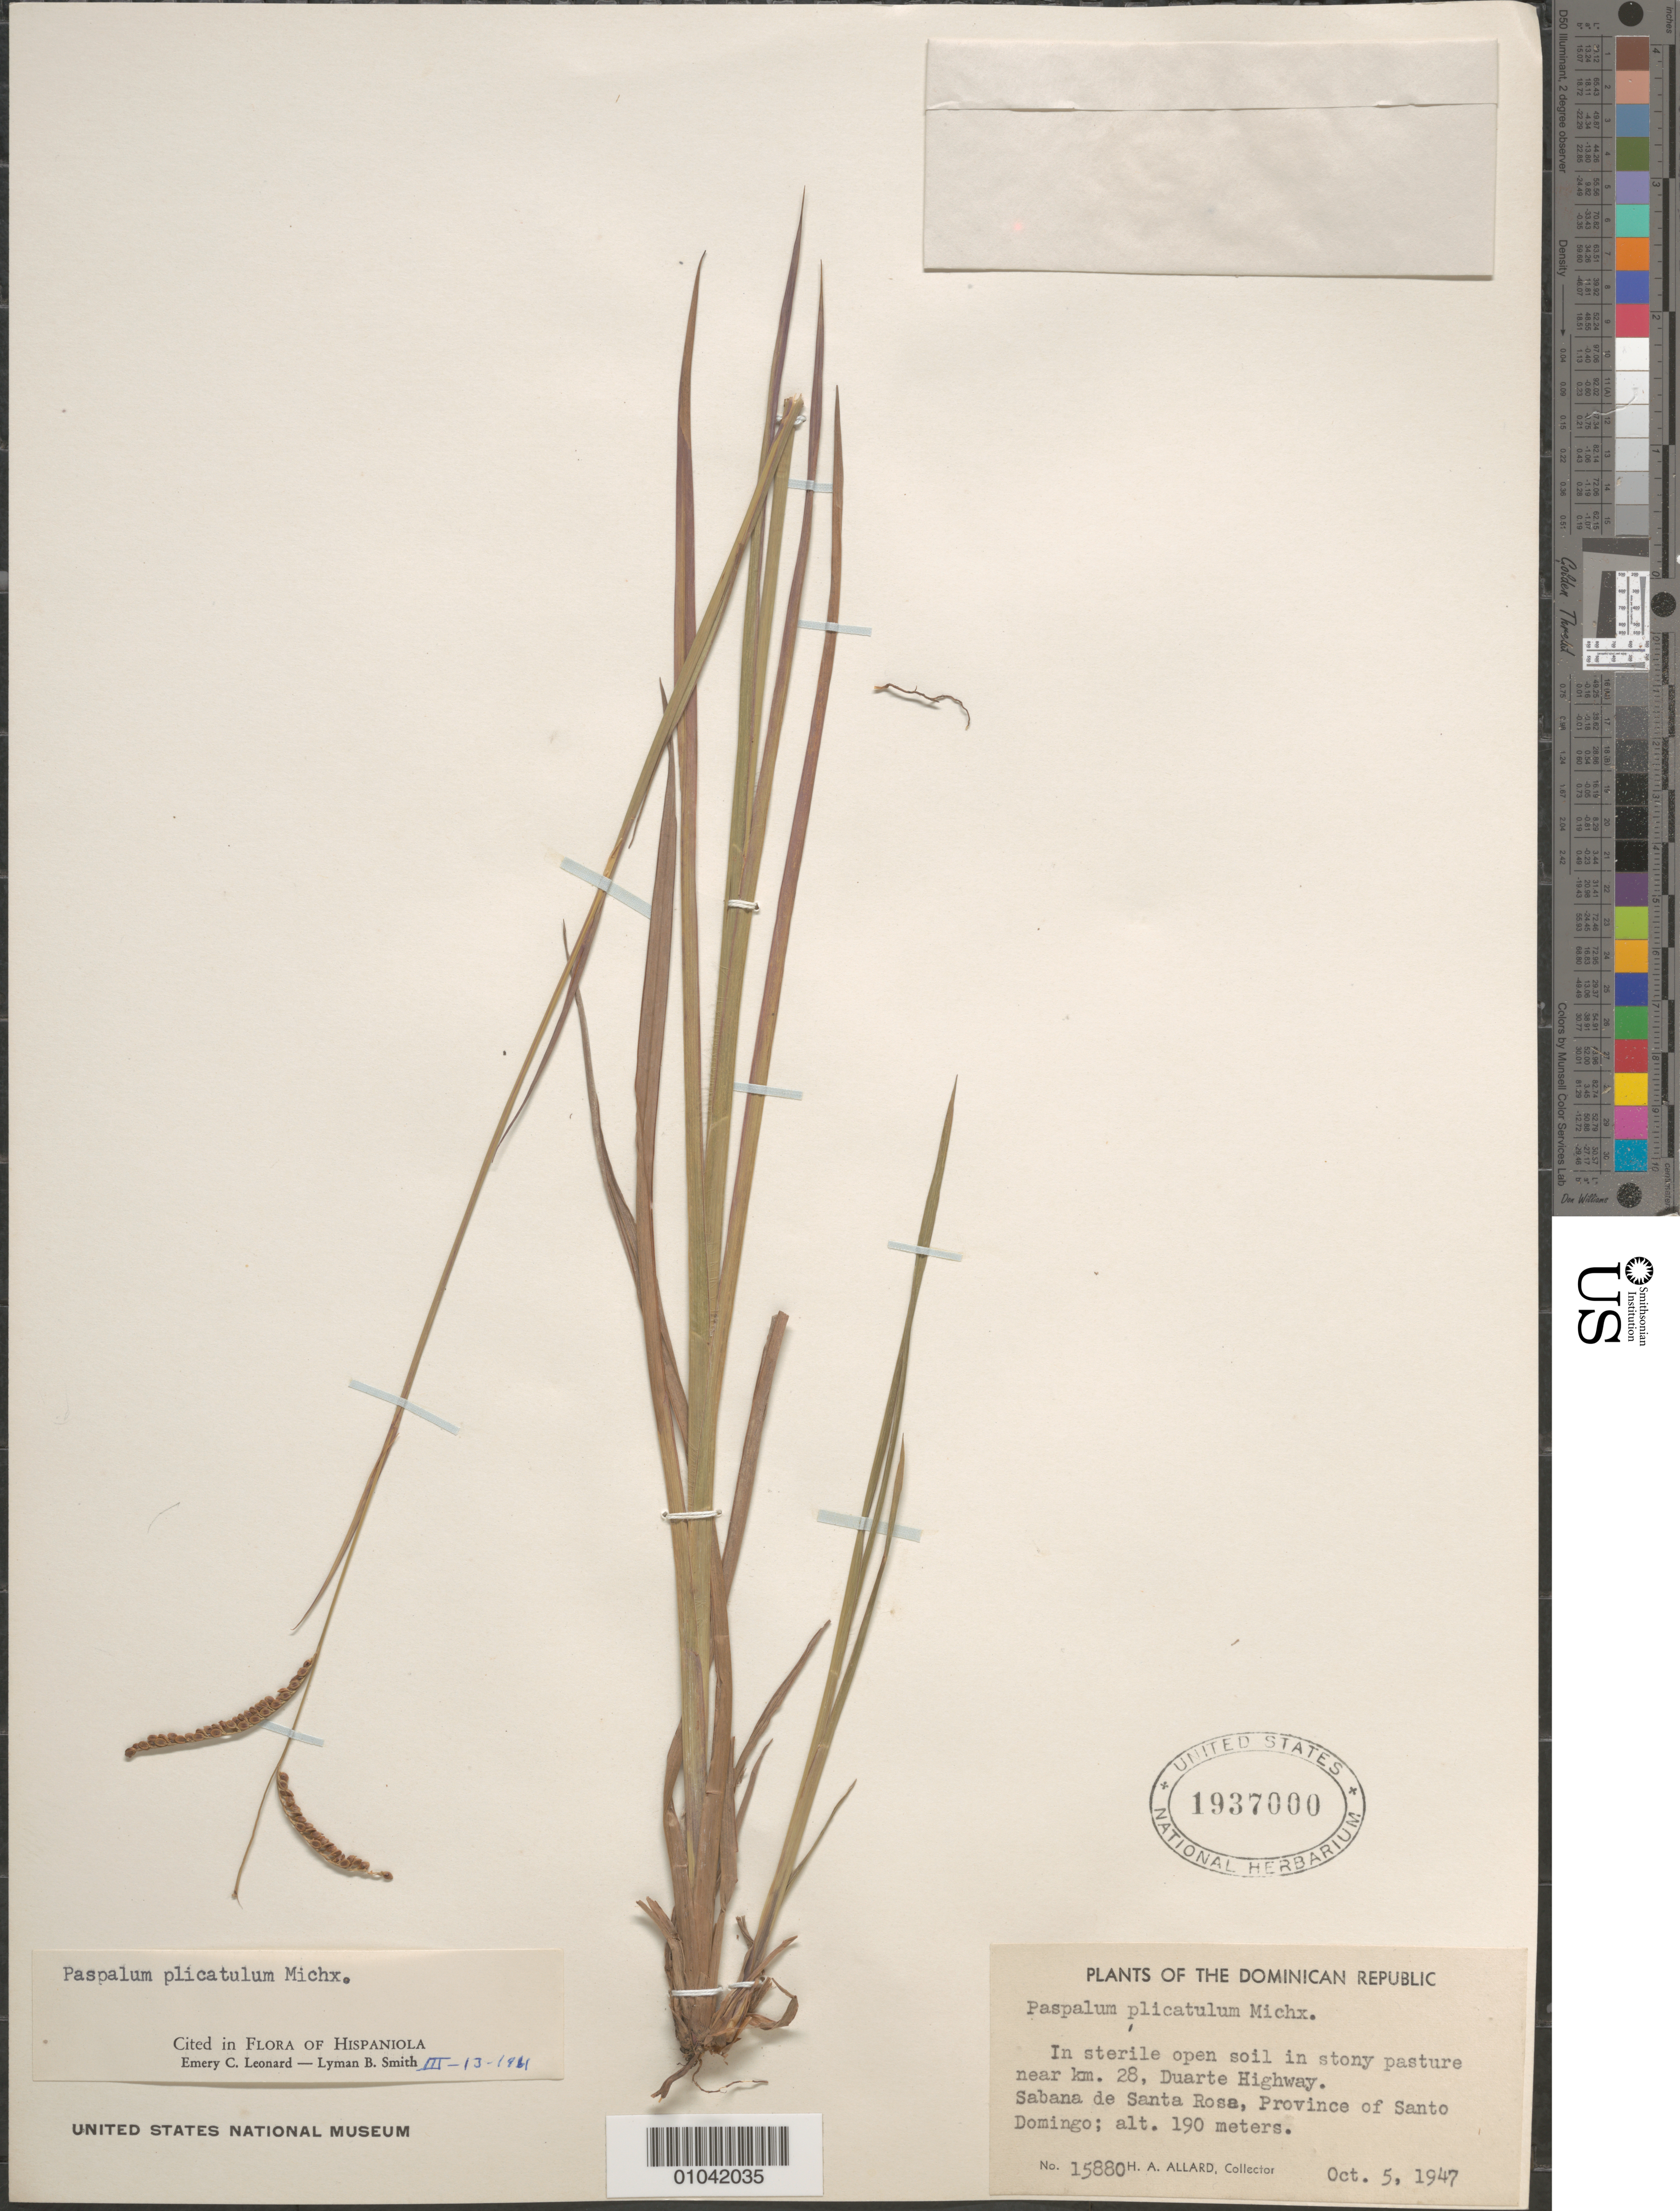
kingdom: Plantae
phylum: Tracheophyta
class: Liliopsida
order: Poales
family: Poaceae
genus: Paspalum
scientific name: Paspalum plicatulum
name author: Michx.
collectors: H. A. Allard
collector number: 15880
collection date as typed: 05 Oct 1947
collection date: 1947-10-05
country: Dominican Republic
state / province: La Vega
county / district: Santo Domingo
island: Hispaniola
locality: Near km. 28, Duarte Highway, Sabana de Santa Rosa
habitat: in sterile open soil in pasture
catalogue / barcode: US 1937000